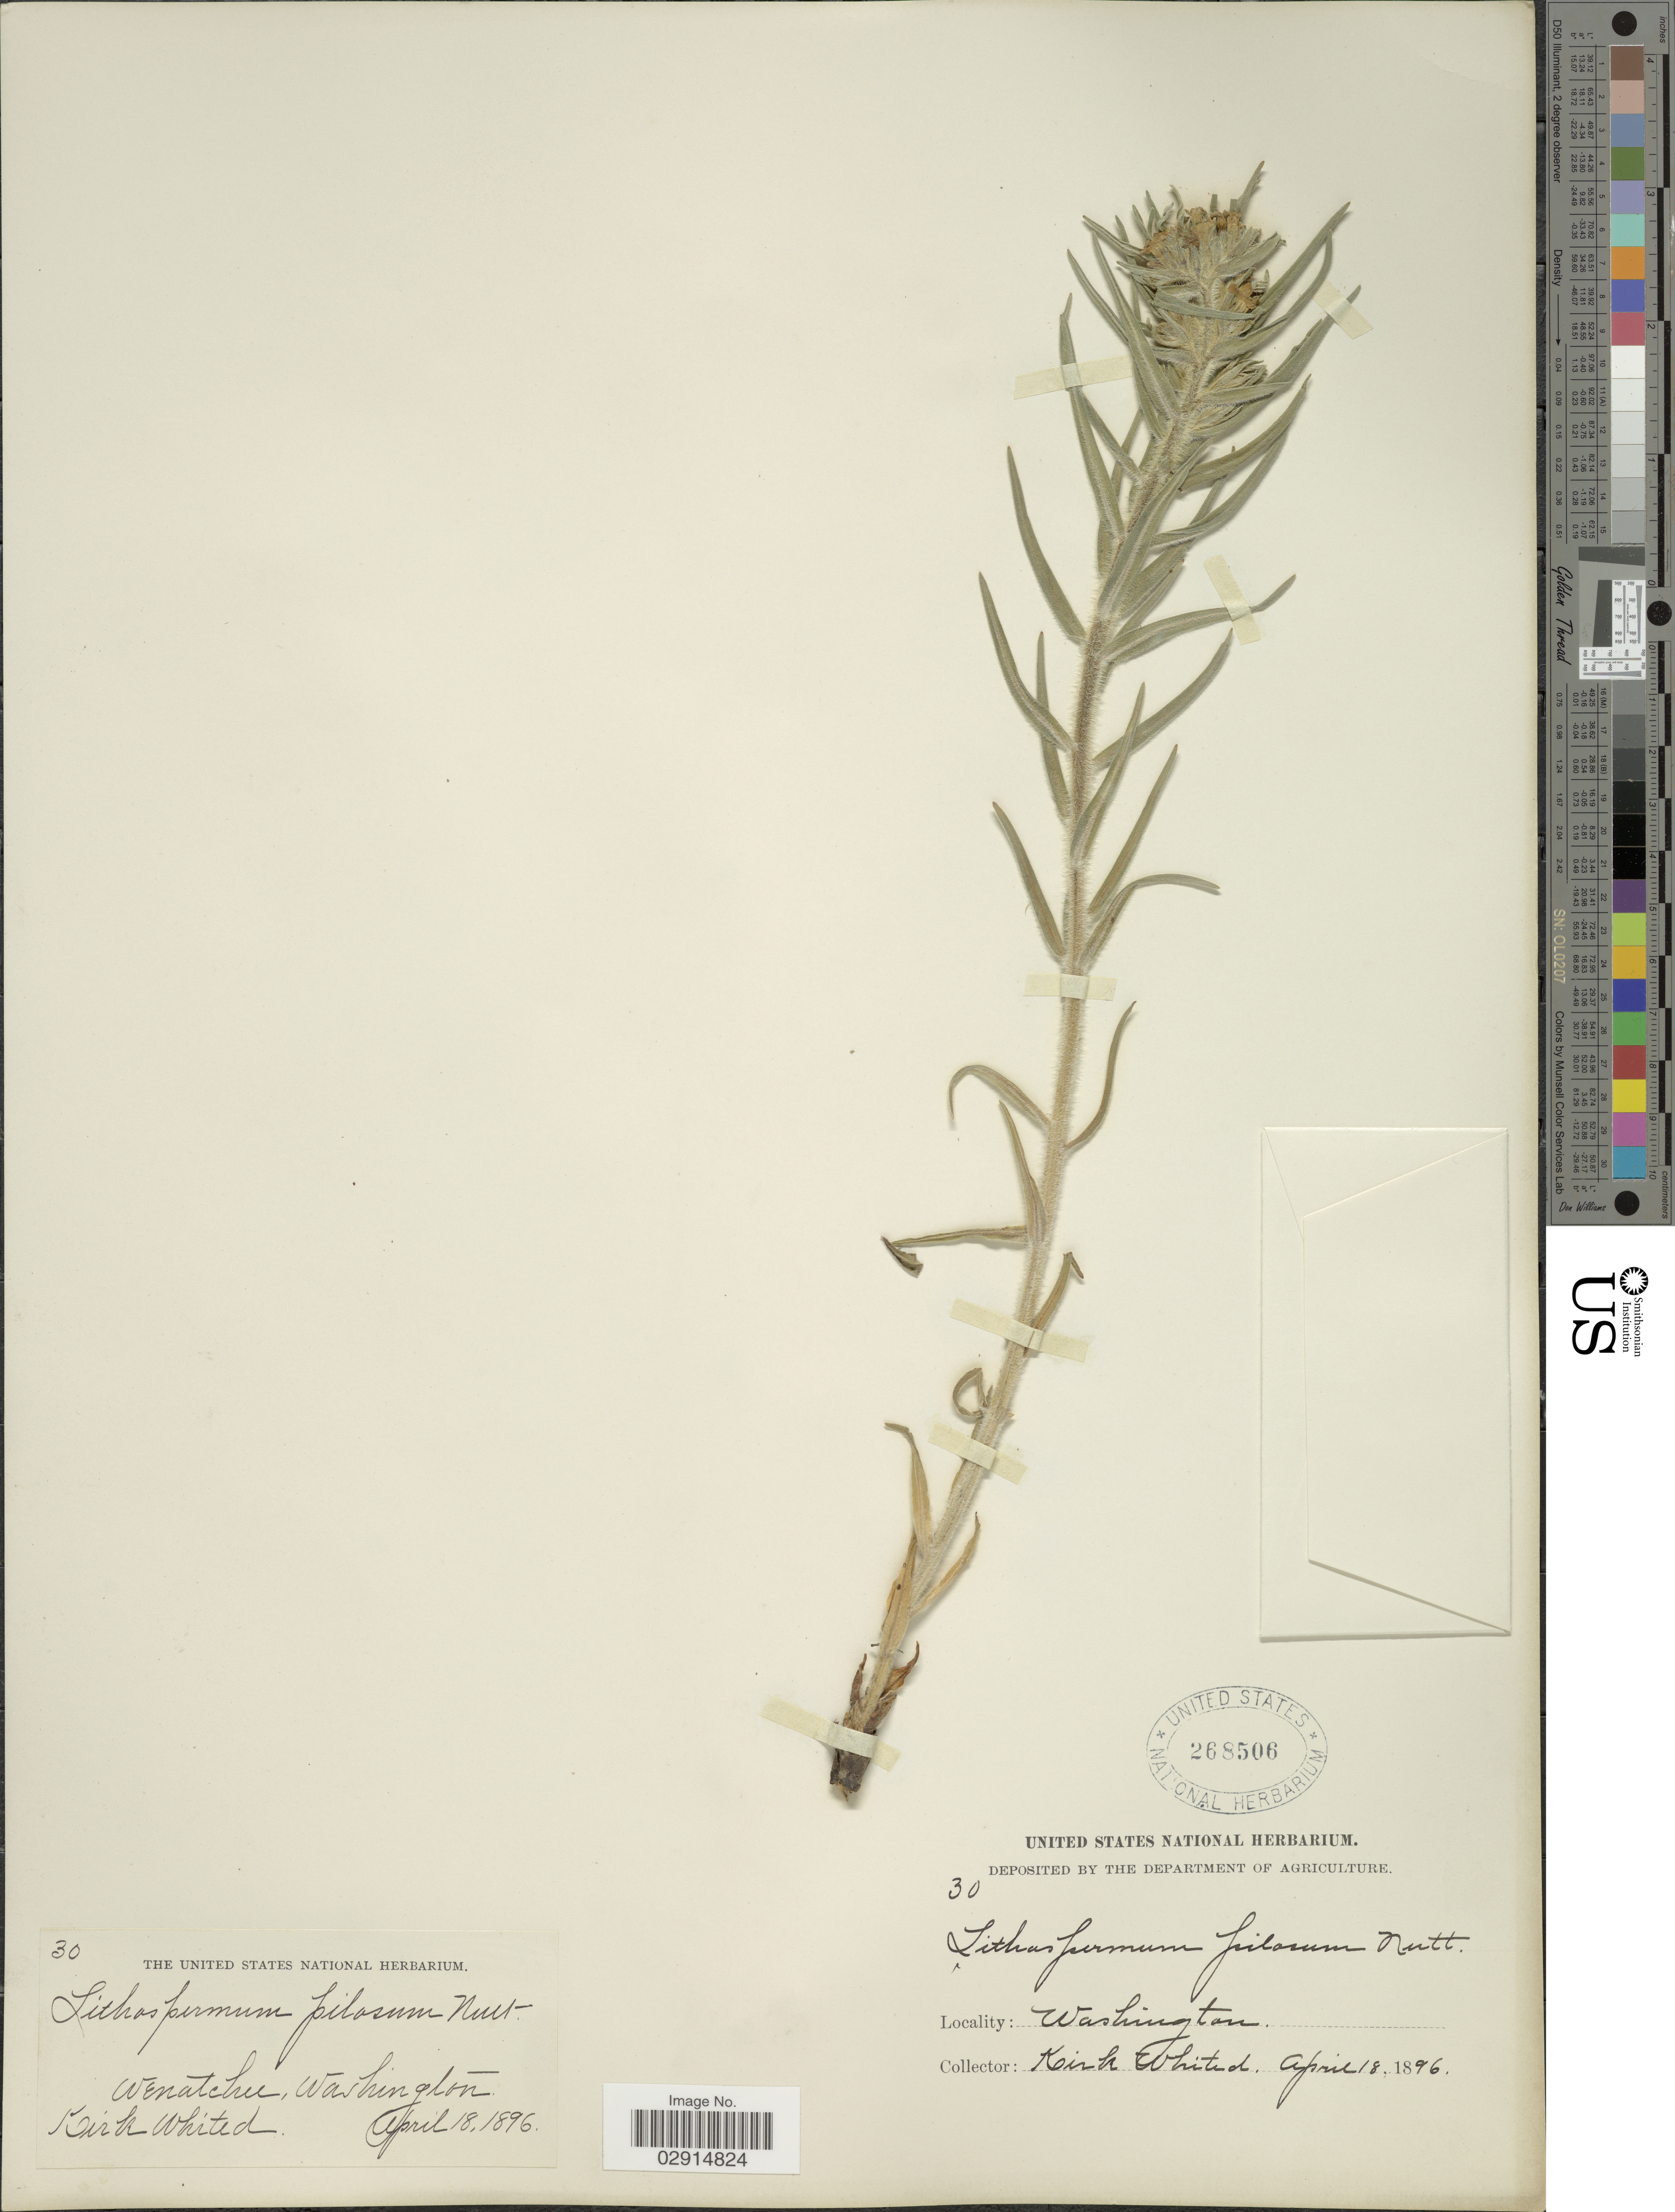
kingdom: Plantae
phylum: Tracheophyta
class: Magnoliopsida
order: Boraginales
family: Boraginaceae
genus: Lithospermum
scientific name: Lithospermum ruderale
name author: Douglas ex Lehm.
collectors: K. Whited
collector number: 30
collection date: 1896-04-18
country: United States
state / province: Washington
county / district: Chelan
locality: Wenatchee.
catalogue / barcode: US 268506